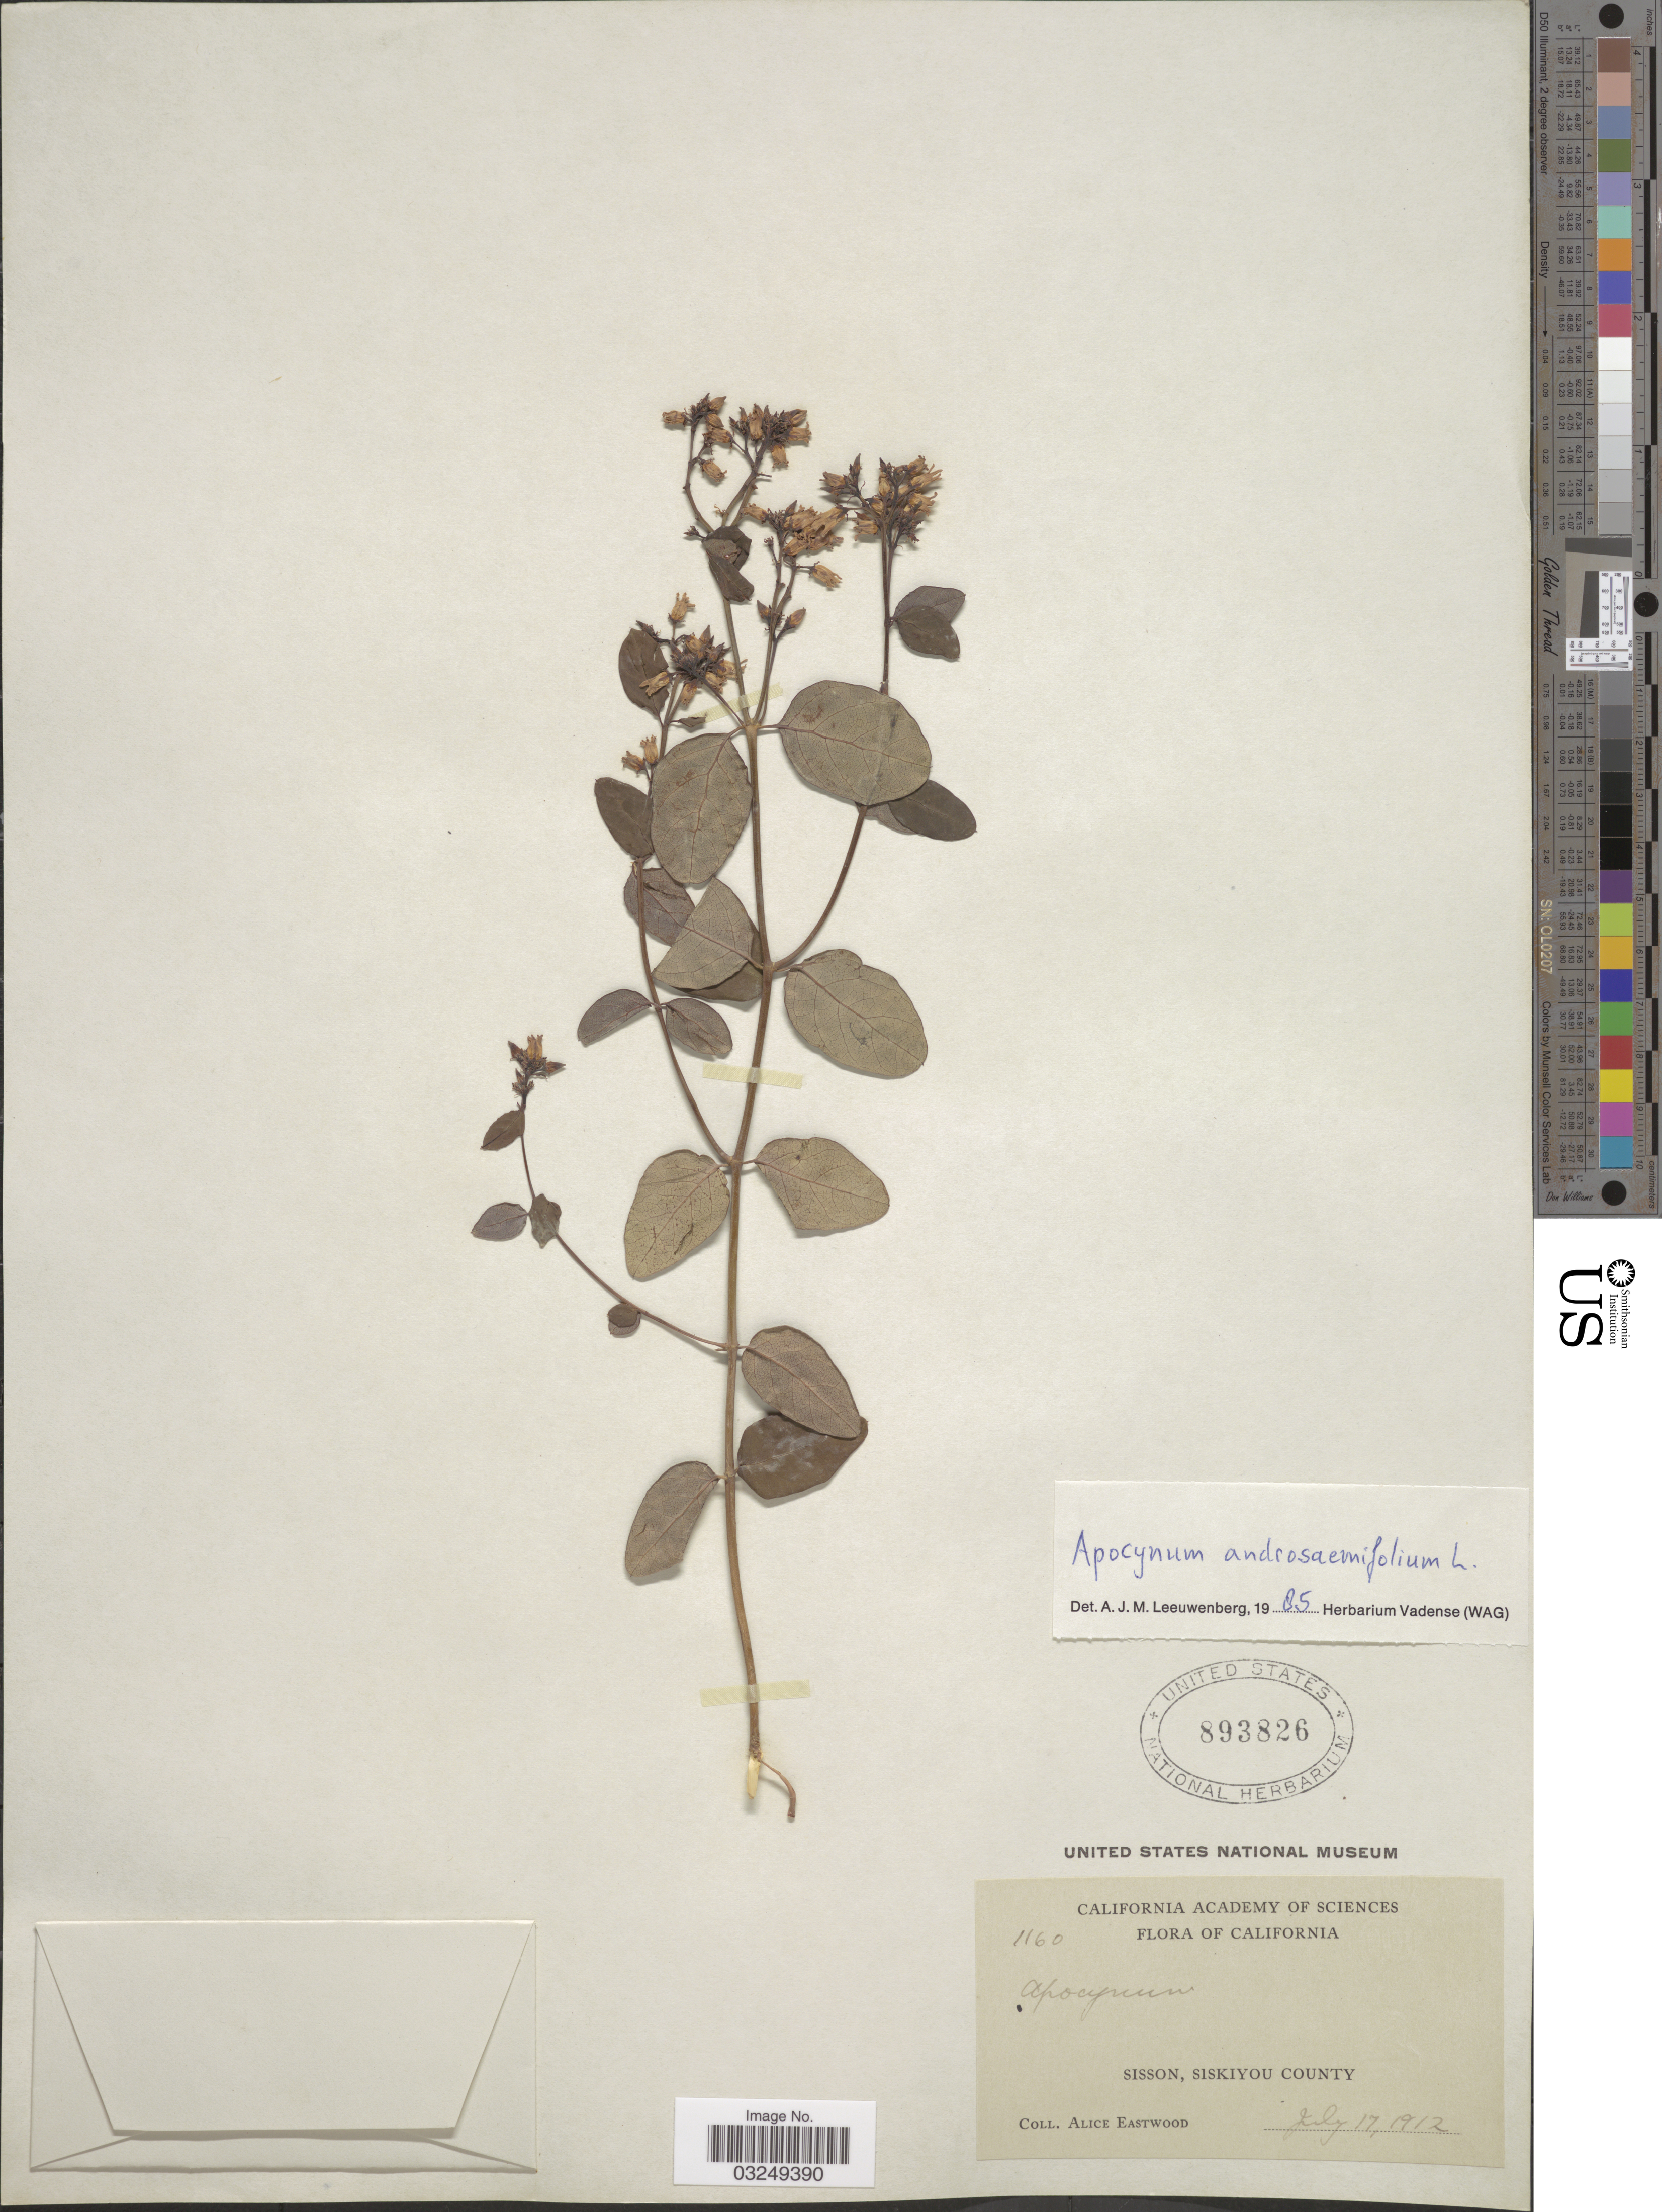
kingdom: Plantae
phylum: Tracheophyta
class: Magnoliopsida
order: Gentianales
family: Apocynaceae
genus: Apocynum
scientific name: Apocynum androsaemifolium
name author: L.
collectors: A. Eastwood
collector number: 1160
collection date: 1912-07-17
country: United States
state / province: California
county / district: Siskiyou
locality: Sisson, Siskiyou County.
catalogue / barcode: US 893826